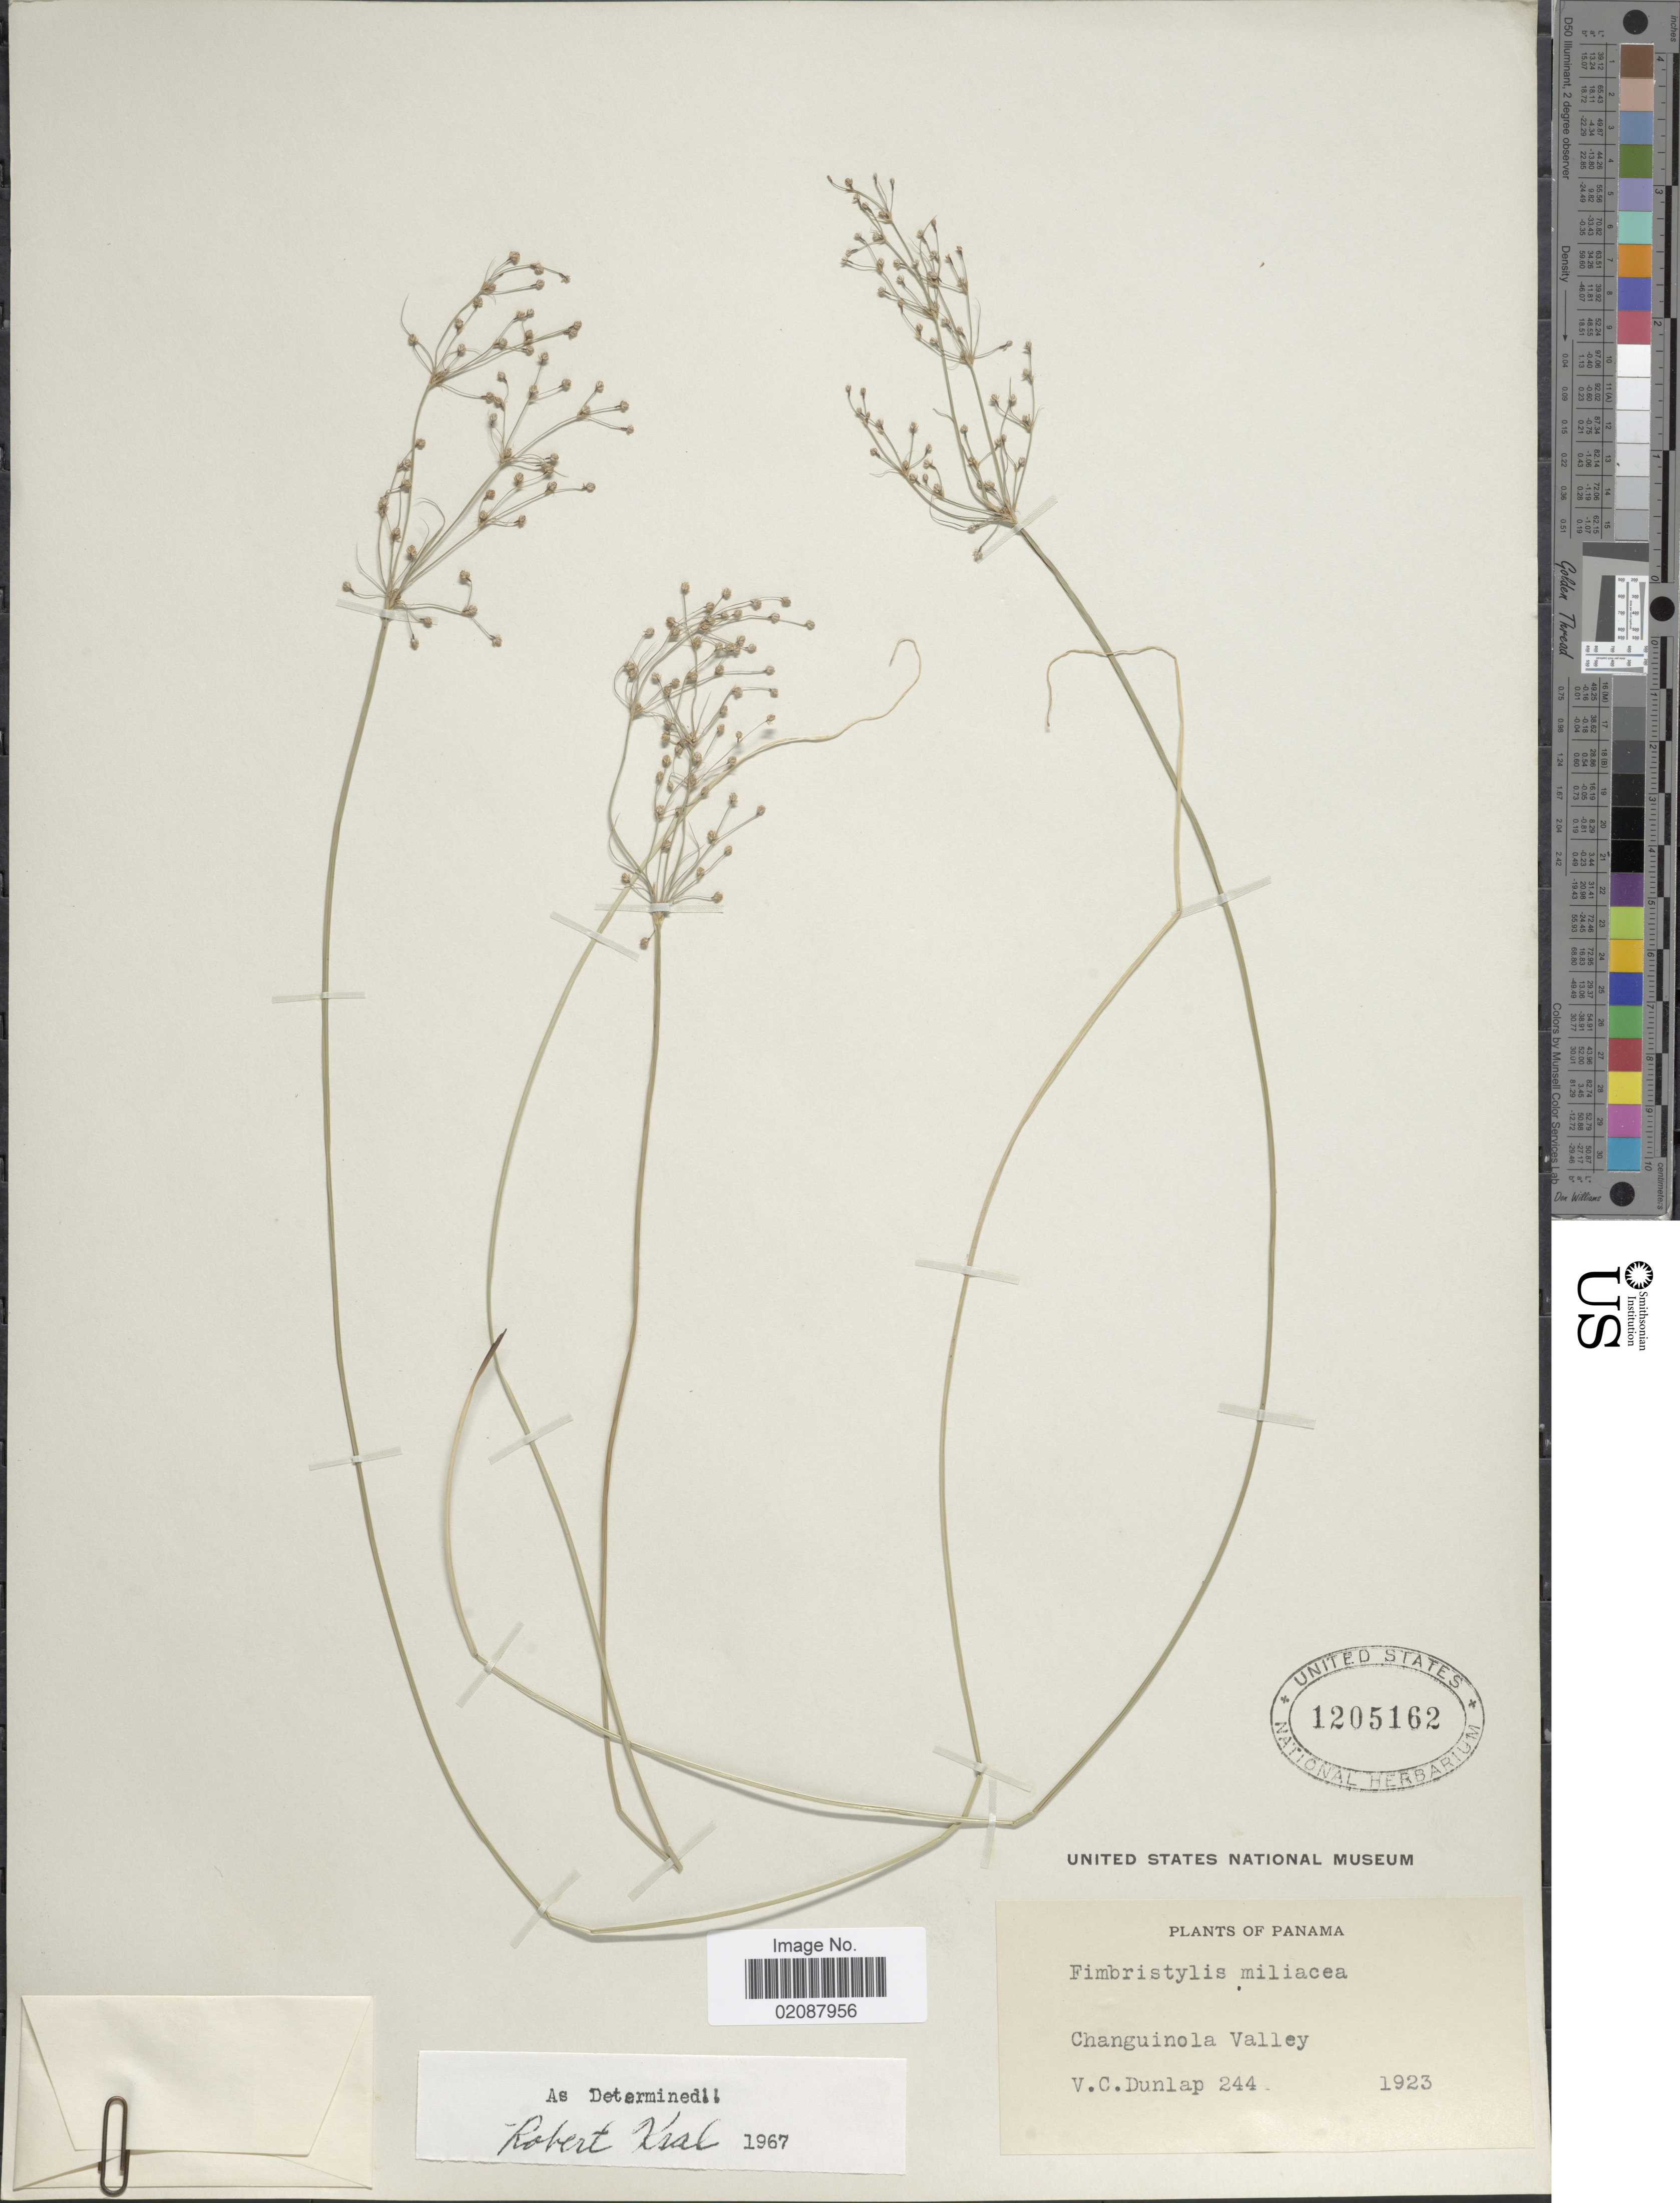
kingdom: Plantae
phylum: Tracheophyta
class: Liliopsida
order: Poales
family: Cyperaceae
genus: Fimbristylis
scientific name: Fimbristylis littoralis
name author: Gaudich.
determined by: Strong, M. T., (US), Smithsonian Institution - National Museum of Natural History (UNITED STATES)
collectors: V. C. Dunlap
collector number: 244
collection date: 1923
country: Panama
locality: Changuinola Valley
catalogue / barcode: US 1205162